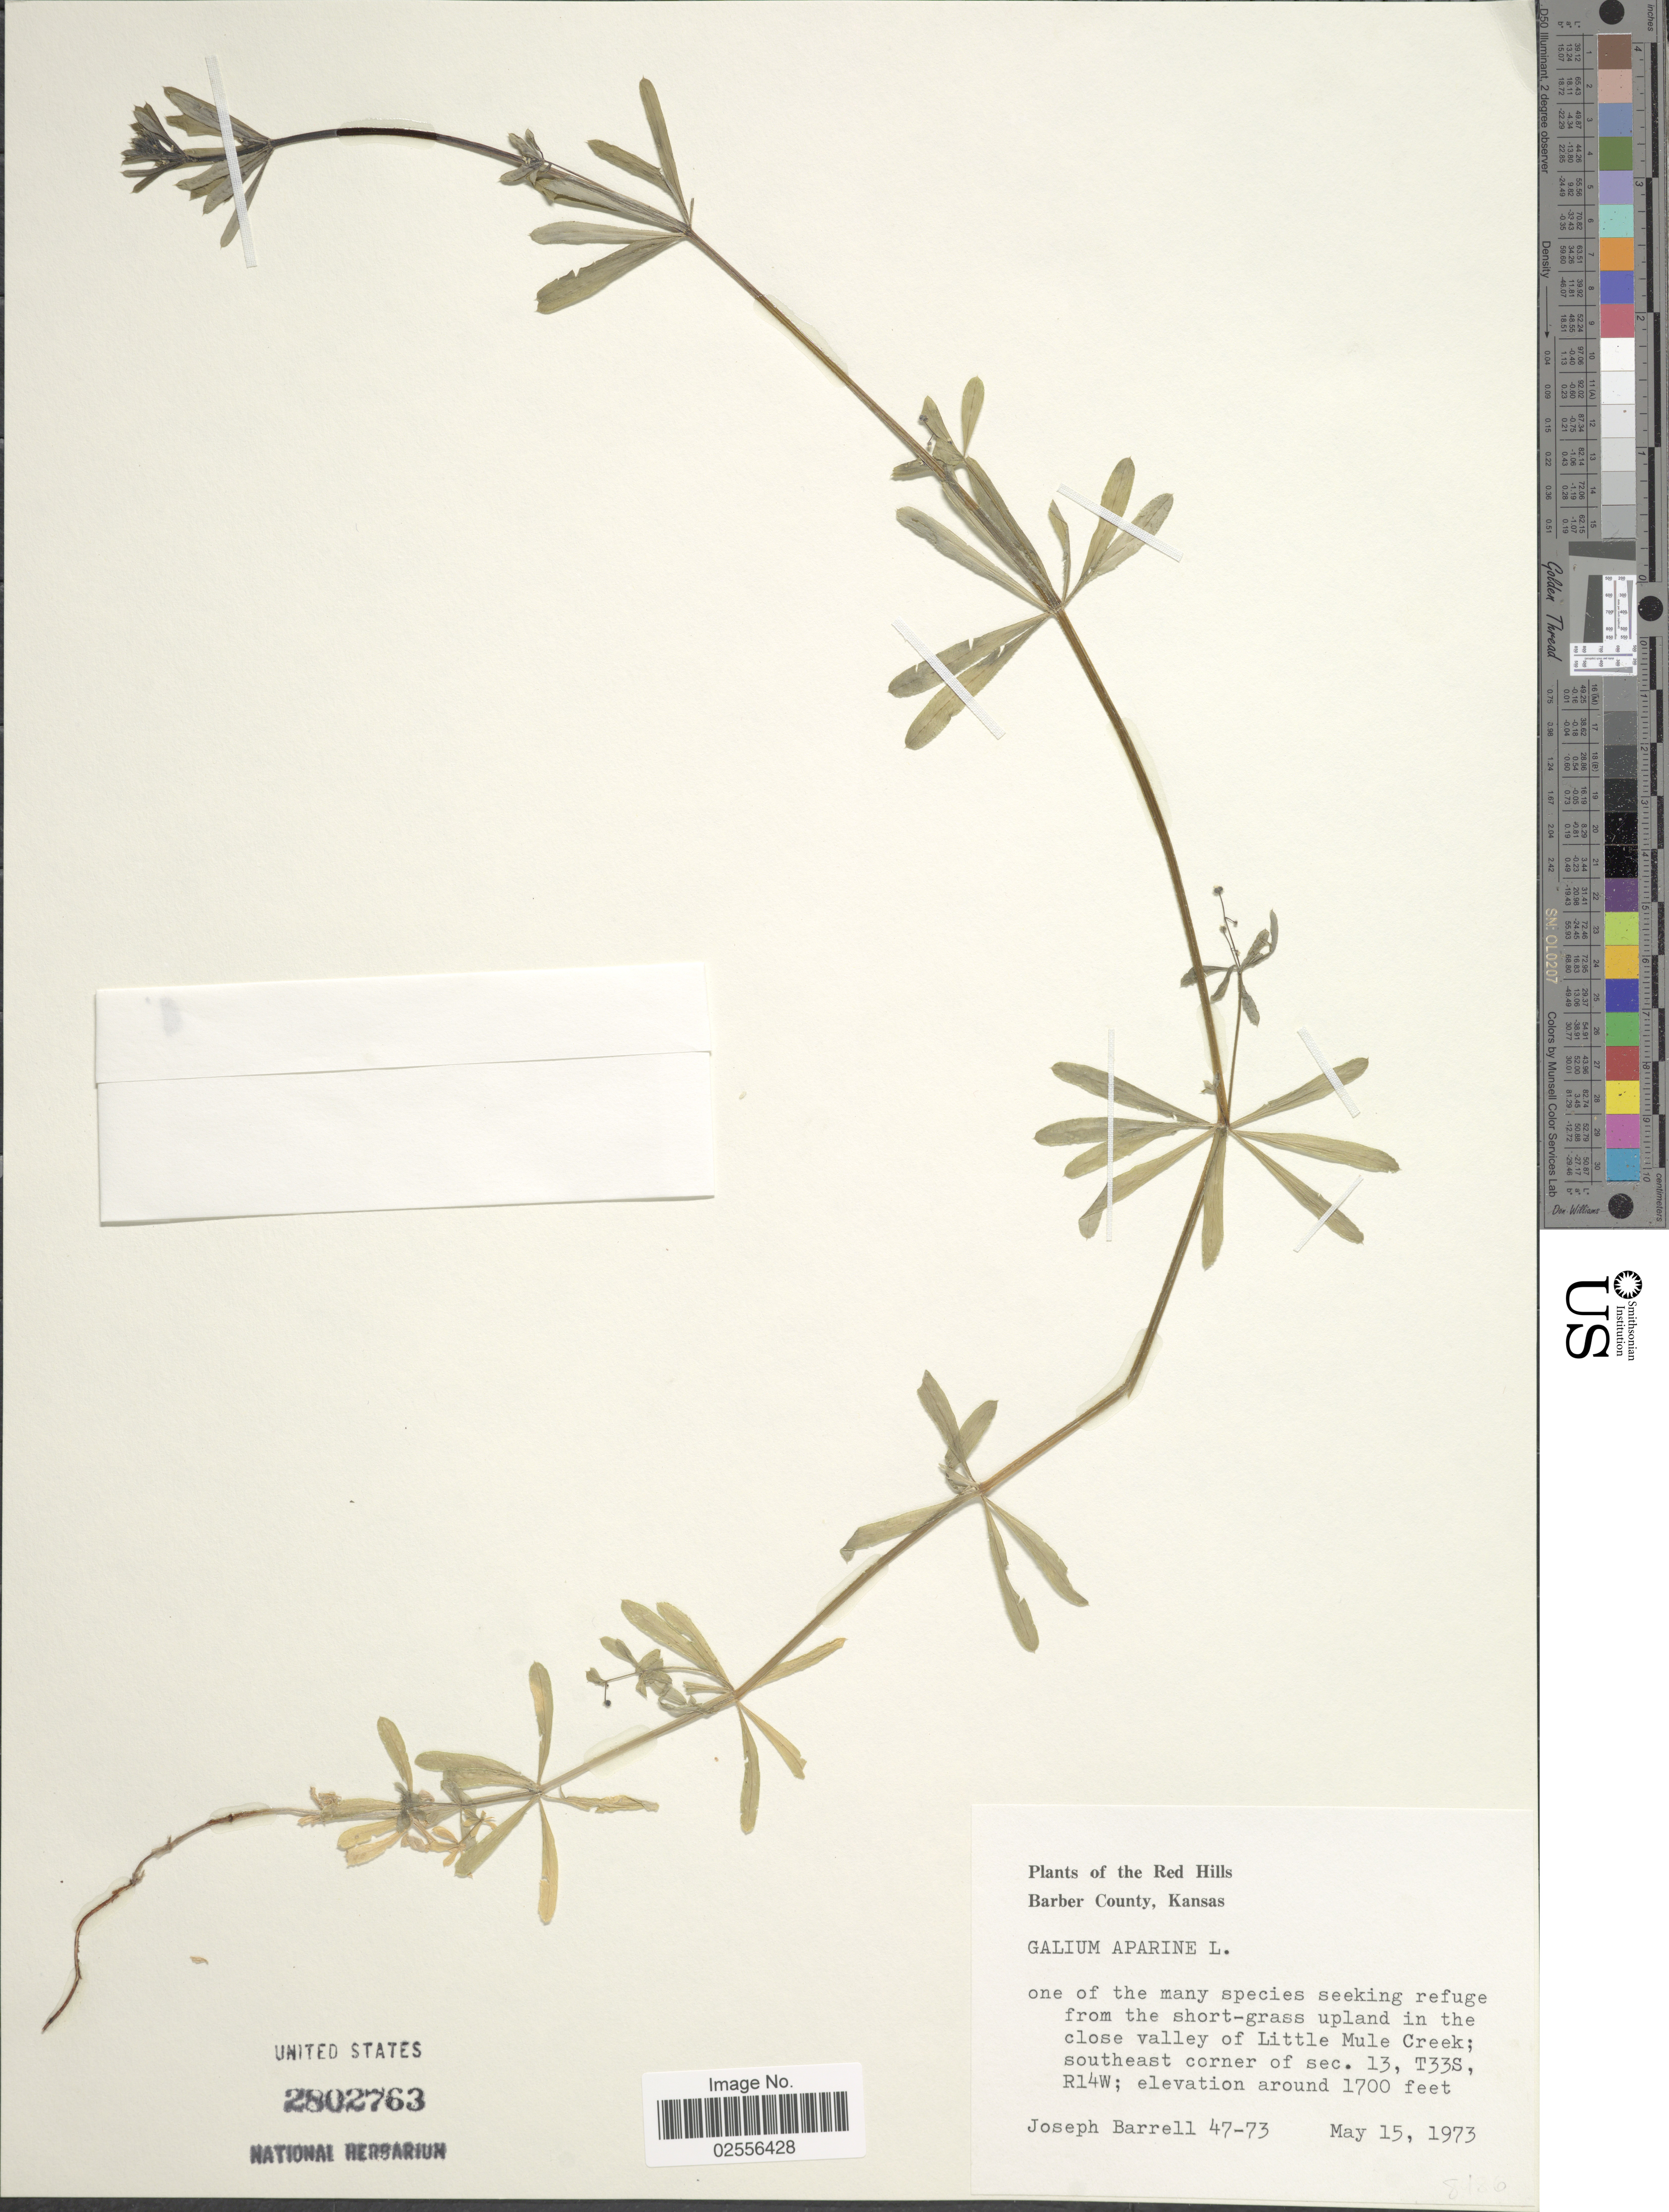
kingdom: Plantae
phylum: Tracheophyta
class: Magnoliopsida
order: Gentianales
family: Rubiaceae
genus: Galium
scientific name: Galium aparine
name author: L.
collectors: J. Barrell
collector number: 47-73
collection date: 1973-05-15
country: United States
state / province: Kansas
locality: Red Hills, Barber County. close valley of Little Mule Creek; southeast corner of sec. 13, T33S, R14W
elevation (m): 518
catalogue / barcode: US 2802763